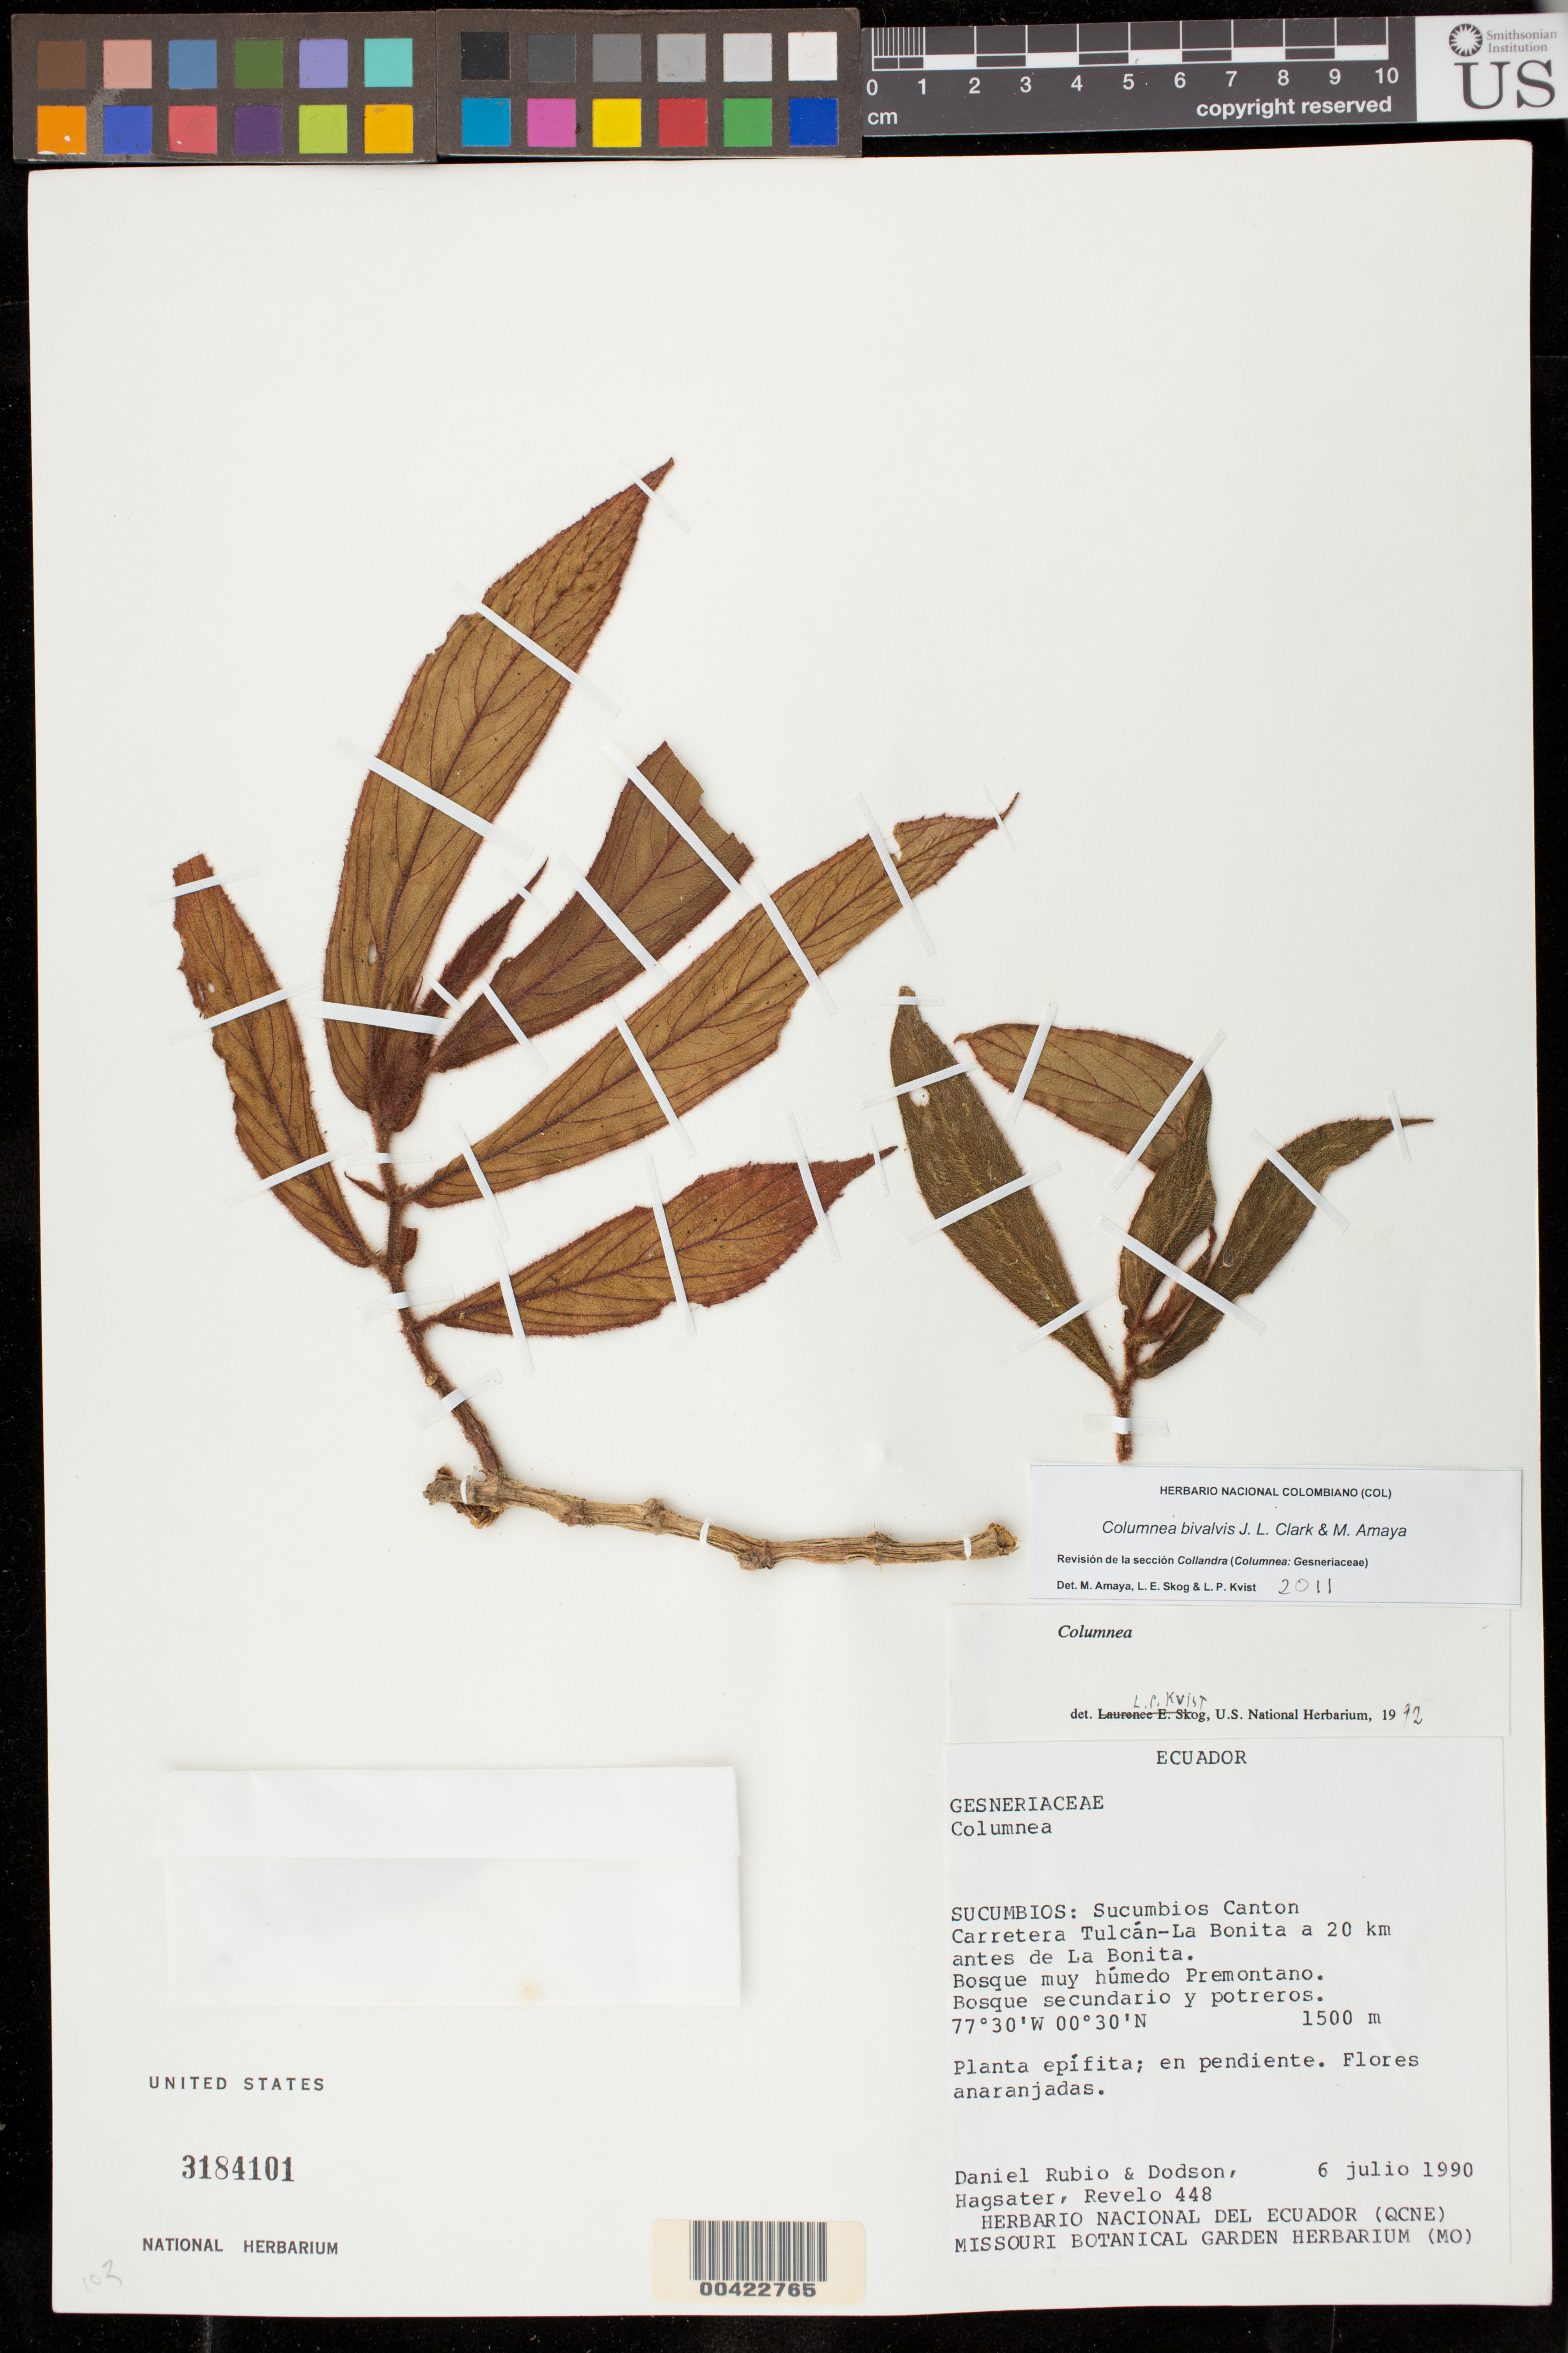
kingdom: Plantae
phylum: Tracheophyta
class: Magnoliopsida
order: Lamiales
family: Gesneriaceae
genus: Columnea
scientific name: Columnea bivalvis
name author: J.L. Clark & M. Amaya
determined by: Amaya-Márquez, M.; Skog, Laurence E.; Kvist, L. P.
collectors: D. Rubio, -- Dodson, E. Hágsater & -. Rovelo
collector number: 448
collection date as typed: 06 Jul 1990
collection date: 1990-07-06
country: Ecuador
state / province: Sucumbíos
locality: Sucumbios Canton N, canon del Rio Mira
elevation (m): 1500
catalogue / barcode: US 3184101